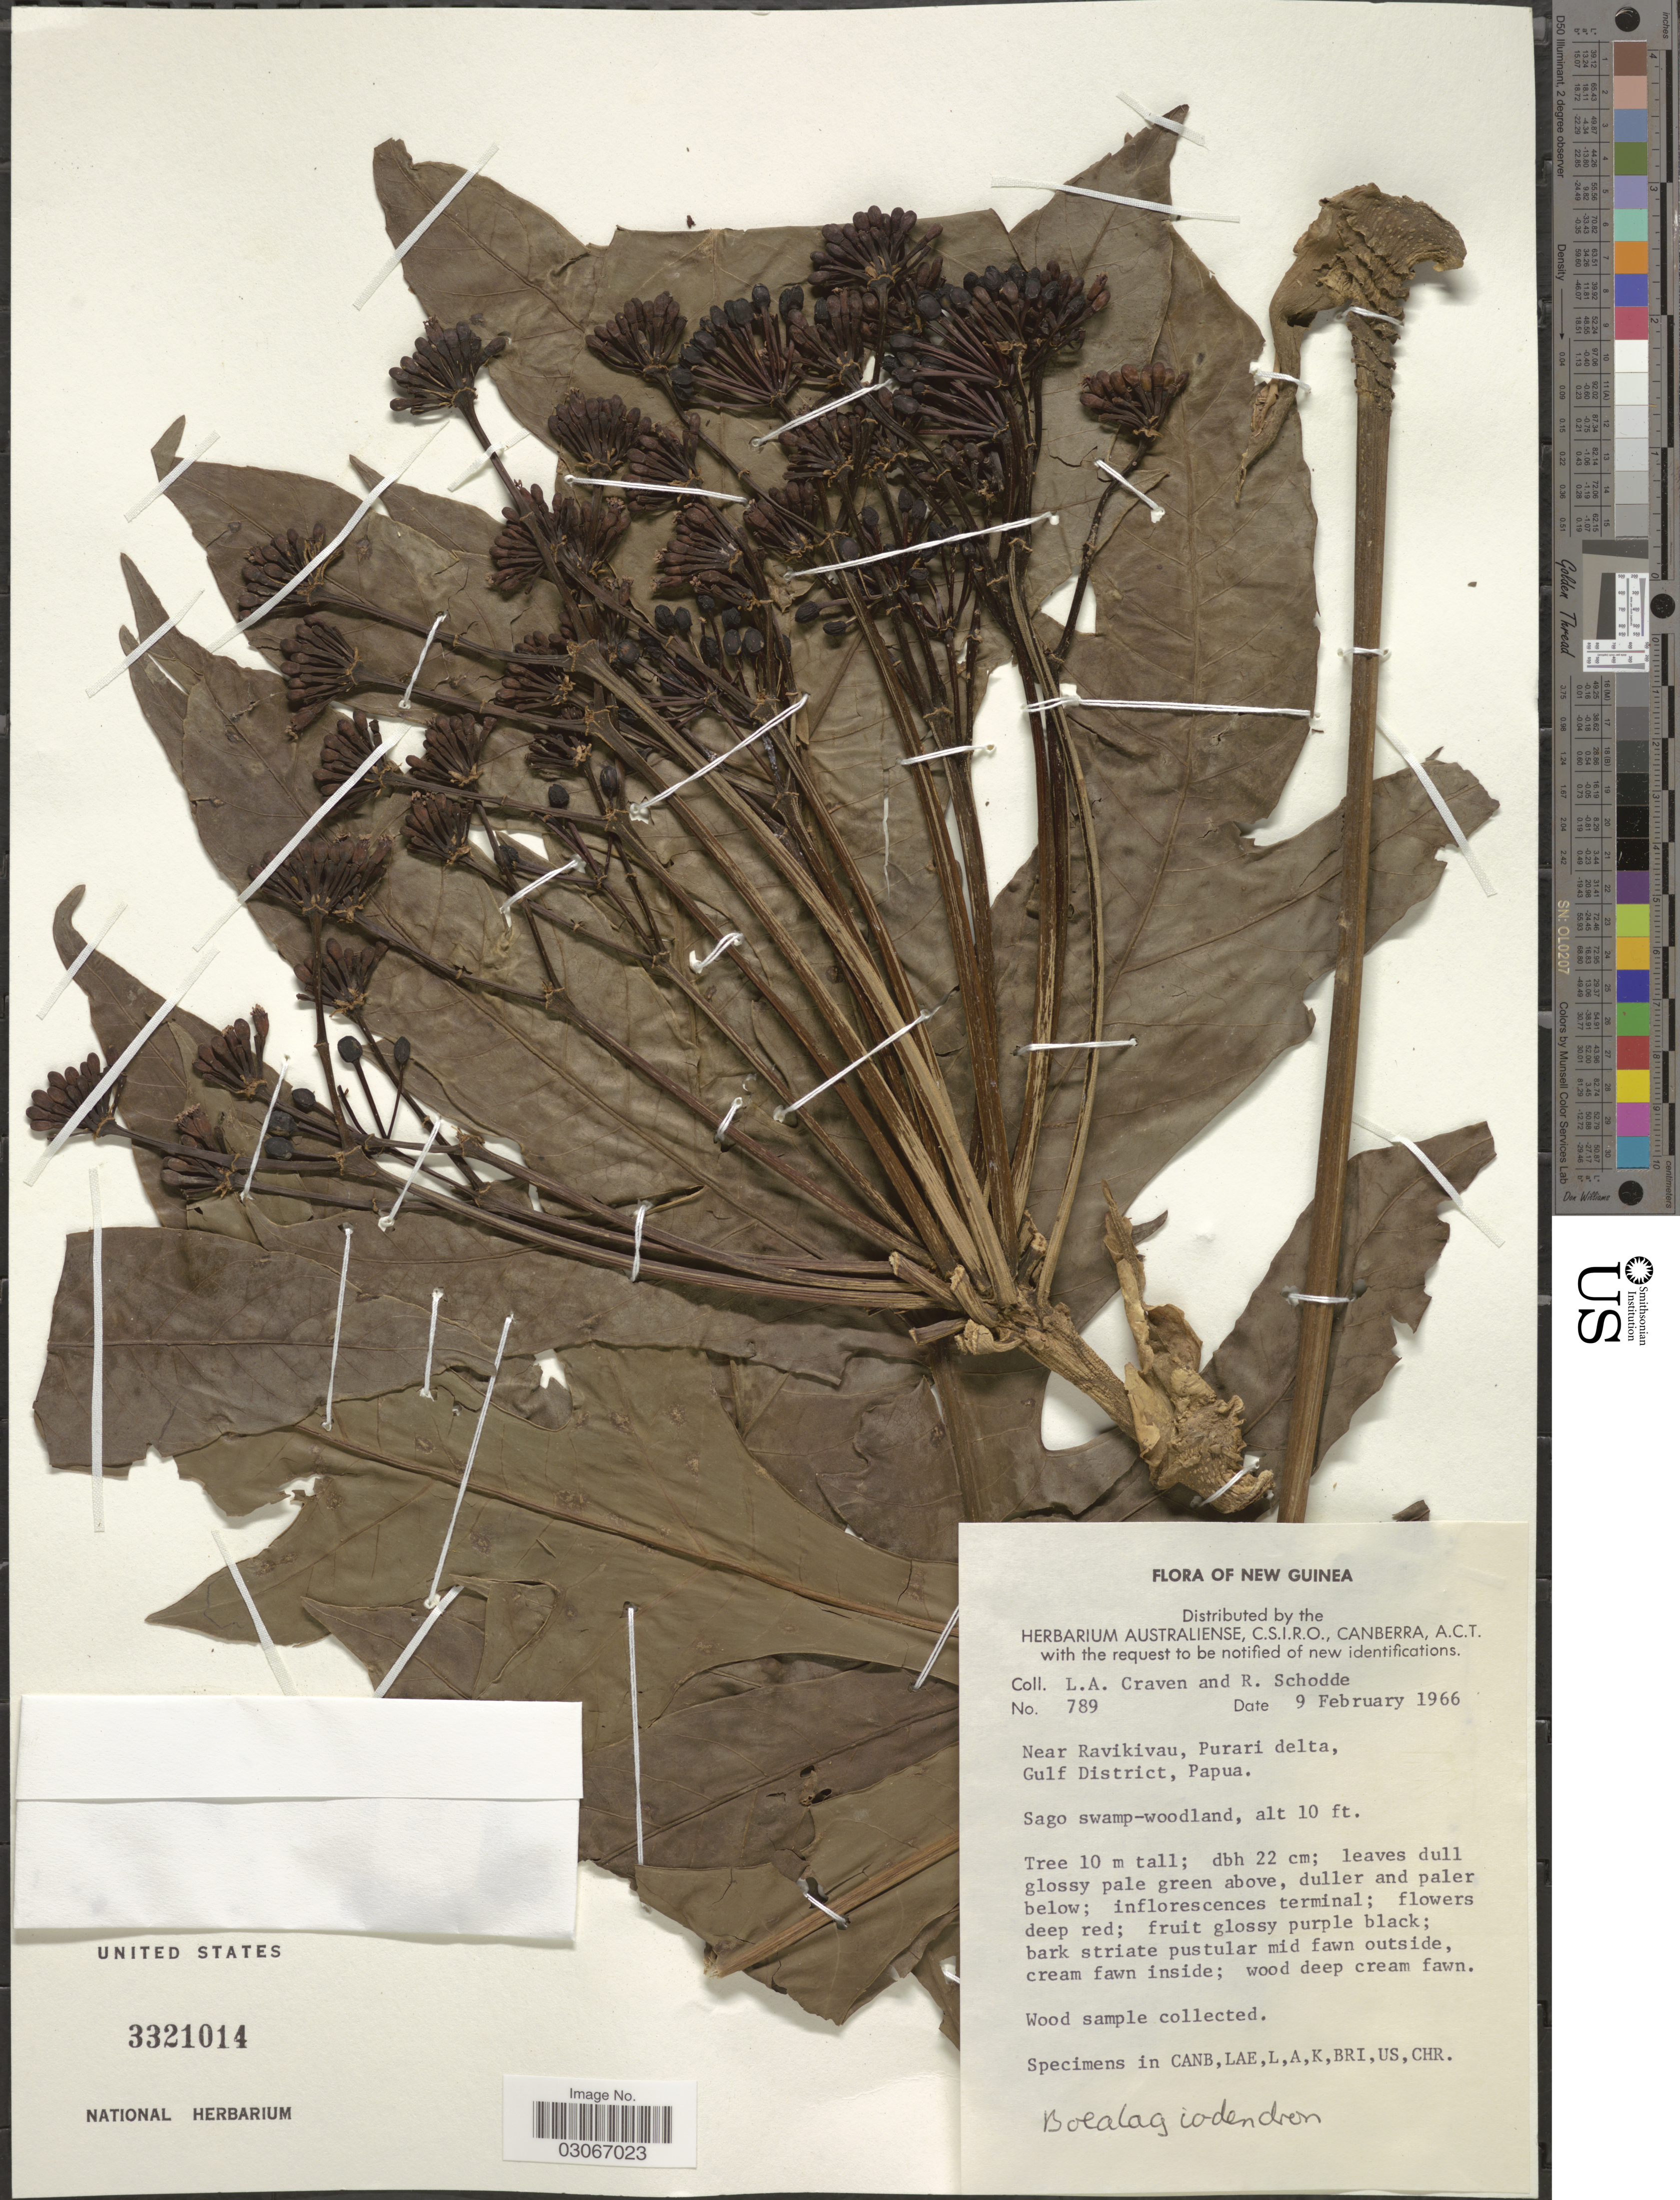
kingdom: Plantae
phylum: Tracheophyta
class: Magnoliopsida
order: Apiales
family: Araliaceae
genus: Boerlagiodendron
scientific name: Boerlagiodendron sp.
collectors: L. A. Craven & R. Schodde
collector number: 789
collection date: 1966-02-09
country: Papua New Guinea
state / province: Gulf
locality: New Guinea. Near Ravikivau, Purati delta, Gulf District, Papua.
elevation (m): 3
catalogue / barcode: US 3321014